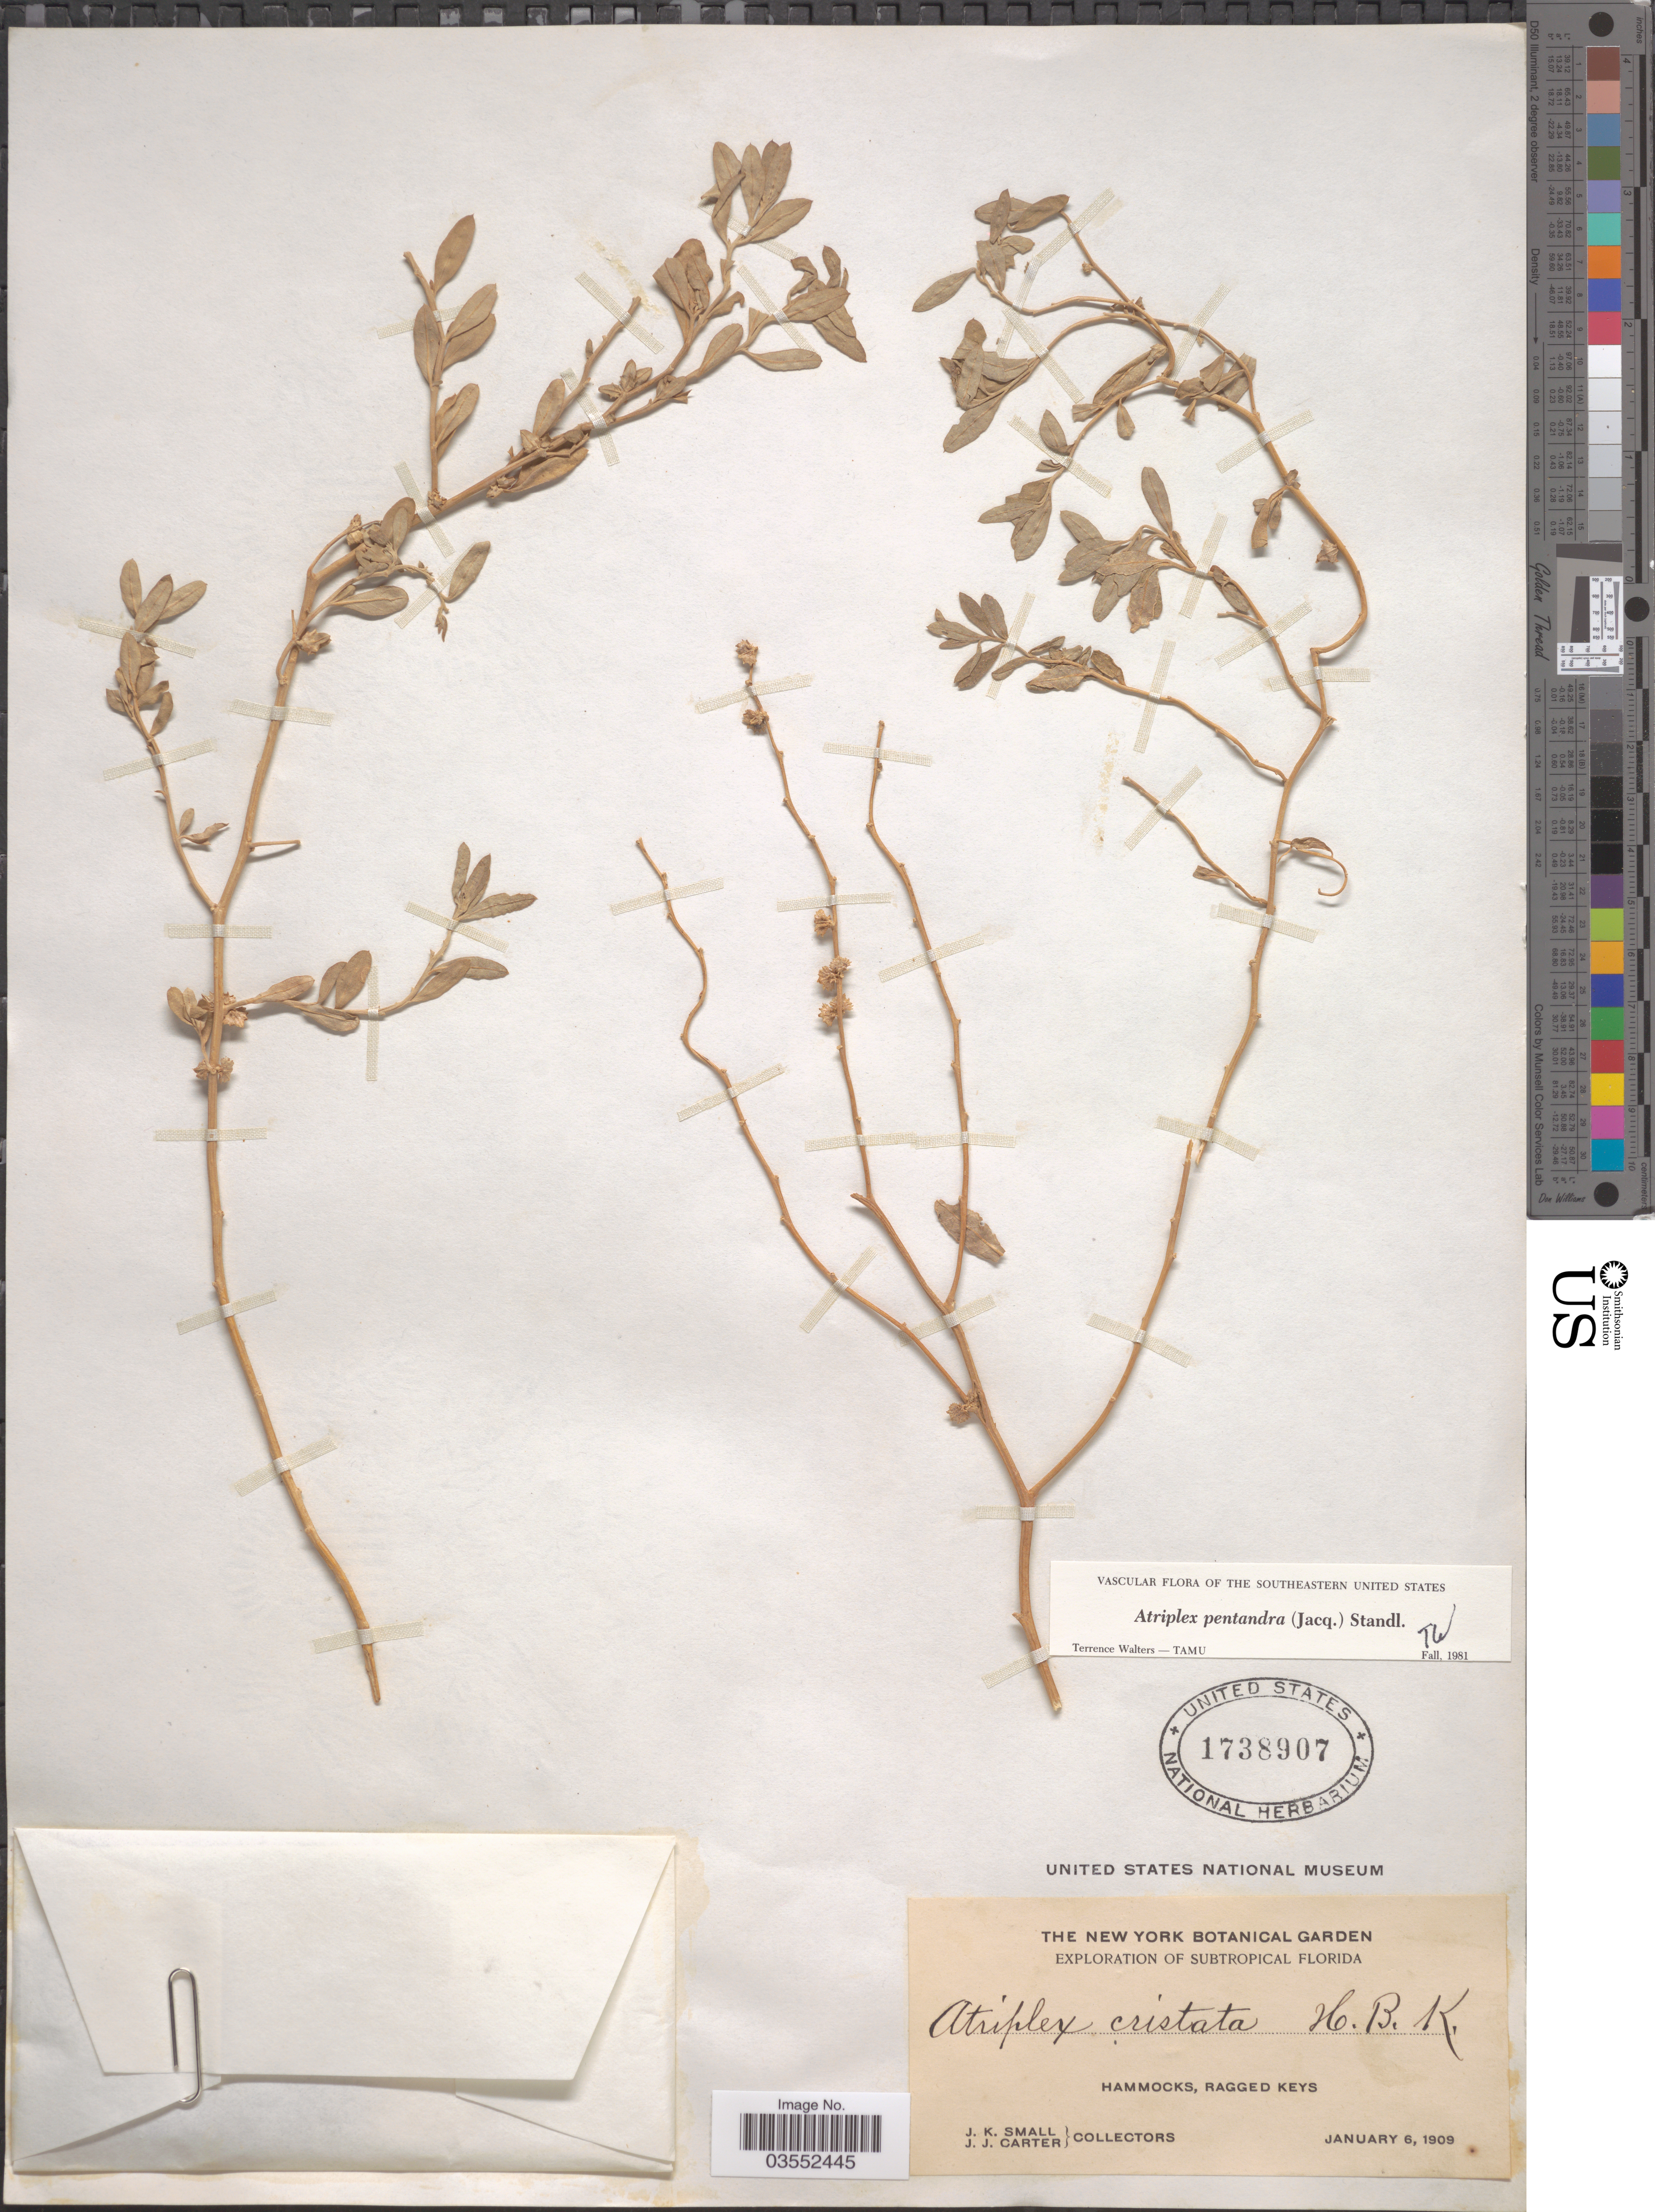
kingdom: Plantae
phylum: Tracheophyta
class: Magnoliopsida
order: Caryophyllales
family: Amaranthaceae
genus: Atriplex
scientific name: Atriplex pentandra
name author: (Jacq.) Standl.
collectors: J. K. Small & J. Carter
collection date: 1909-01-06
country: United States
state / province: Florida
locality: Subtropical Florida. Hammocks, Ragged Keys.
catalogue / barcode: US 1738907